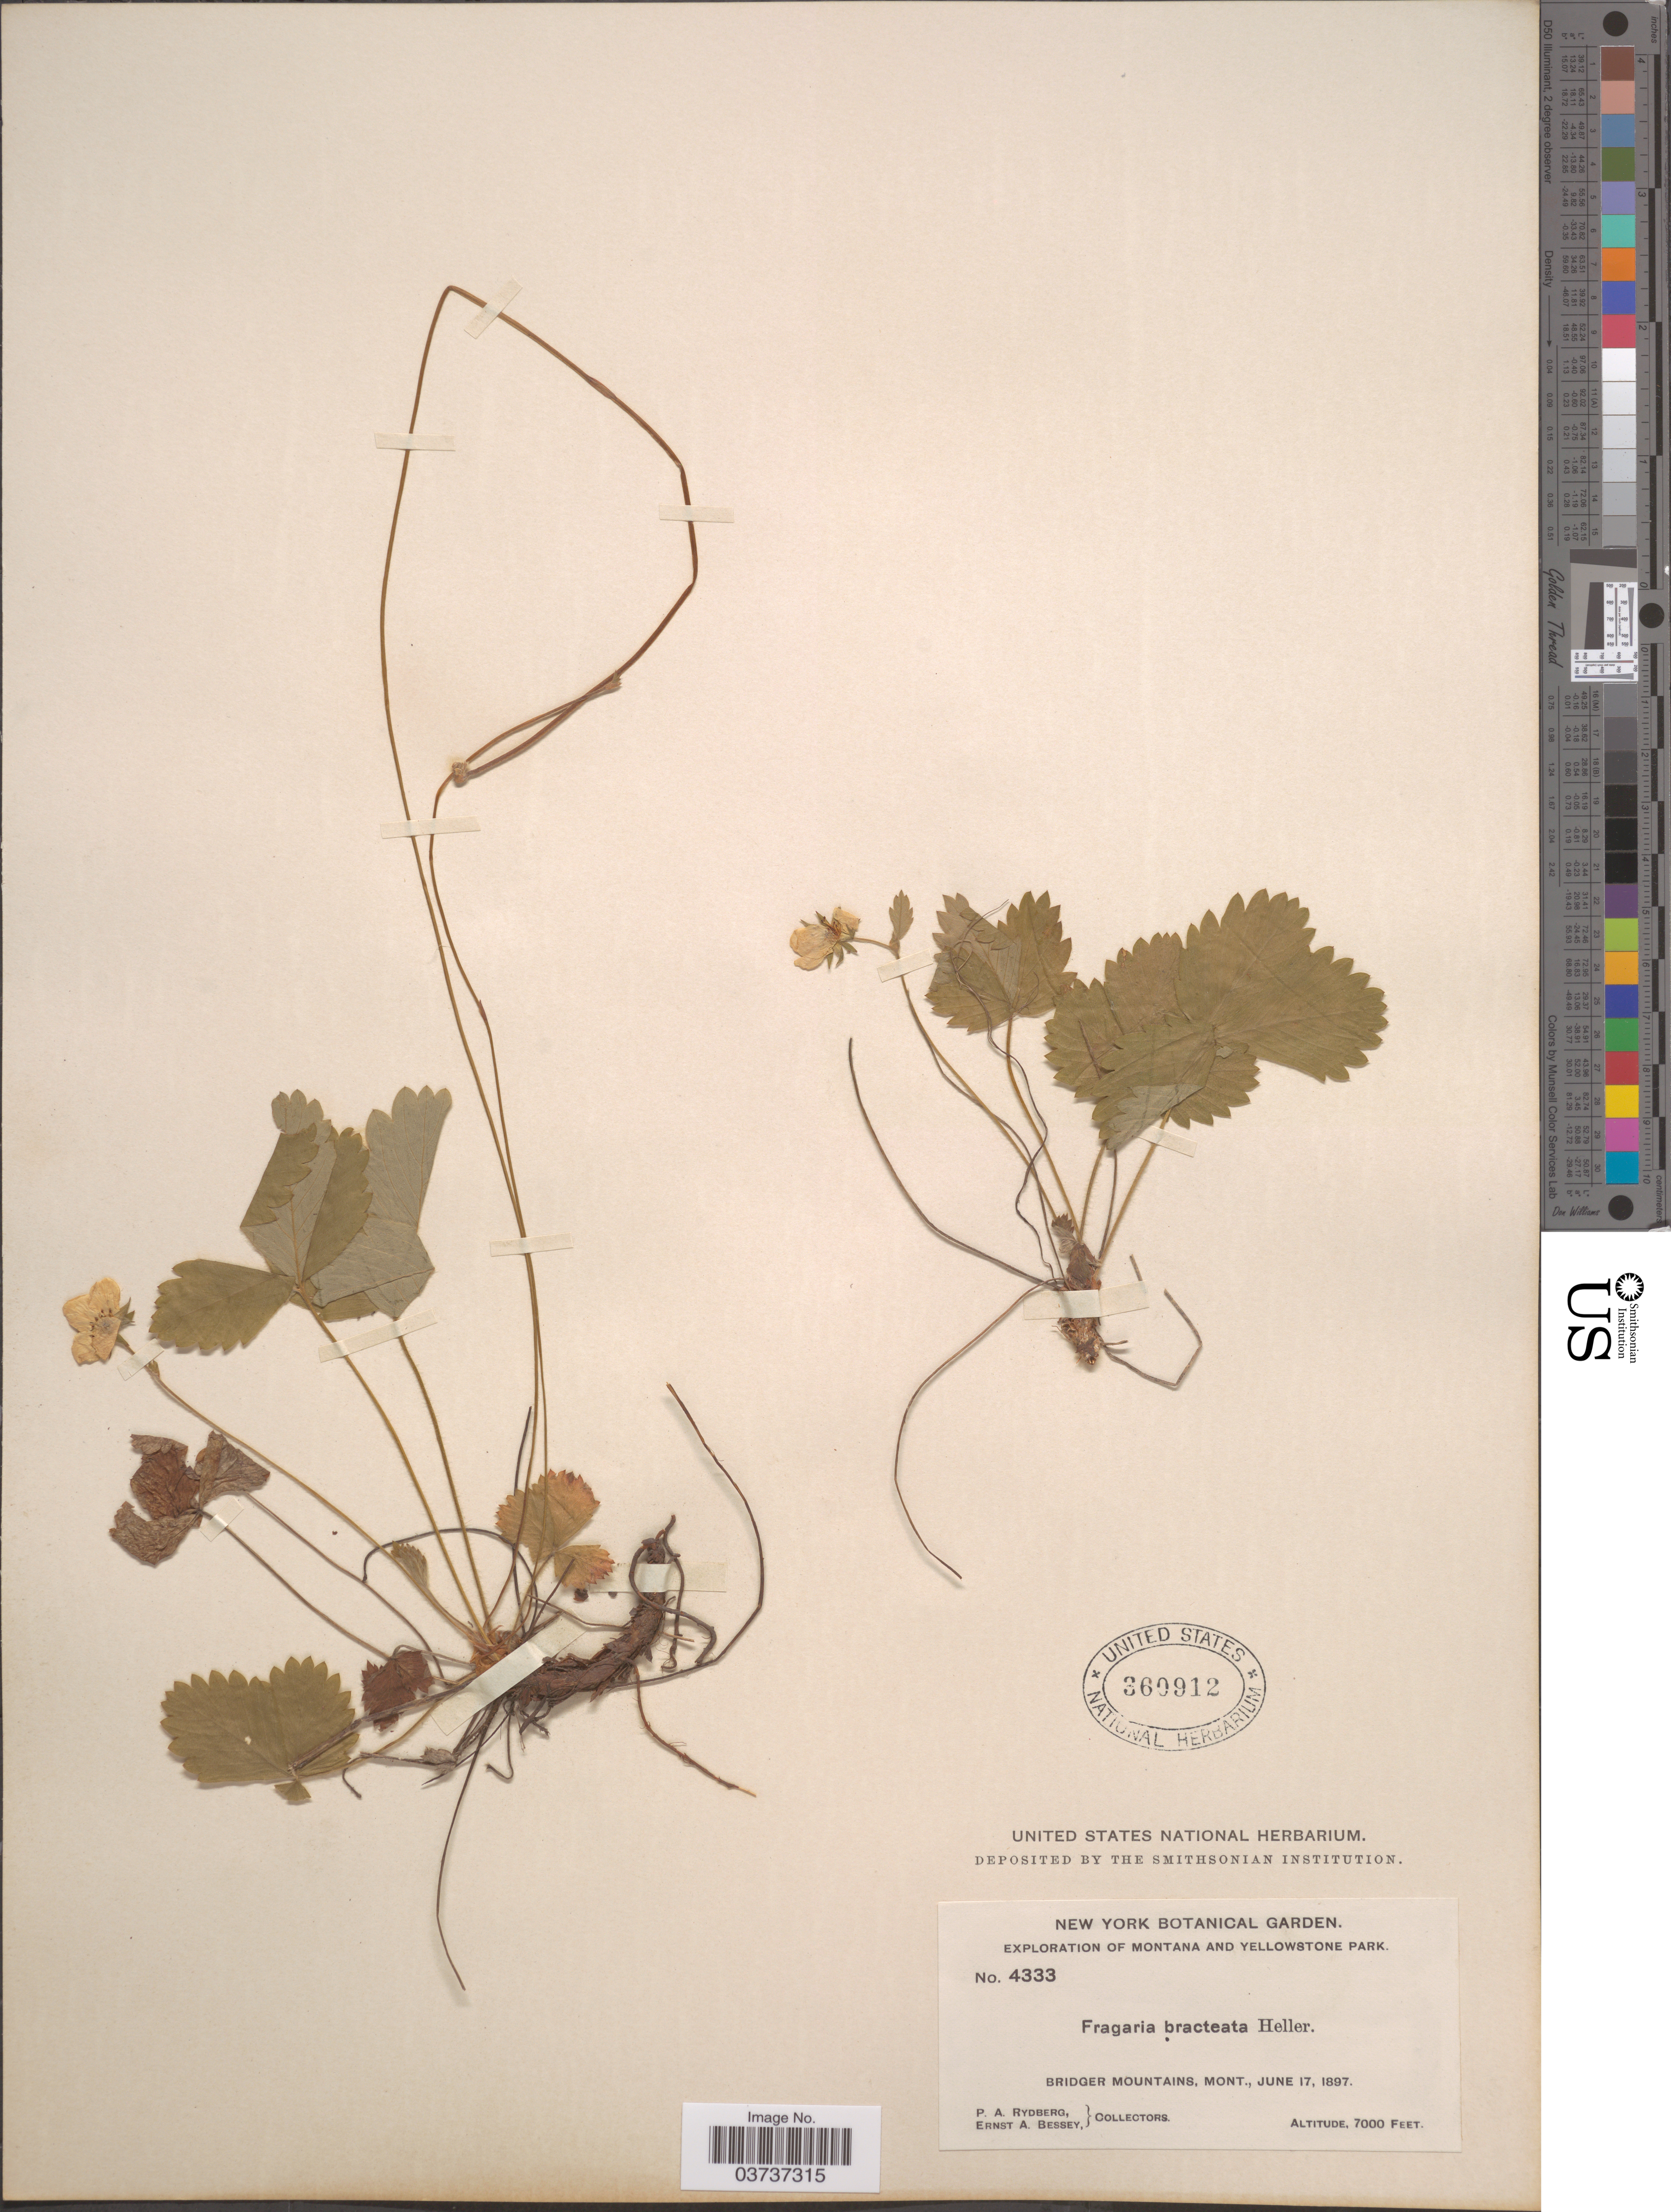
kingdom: Plantae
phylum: Tracheophyta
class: Magnoliopsida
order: Rosales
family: Rosaceae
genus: Fragaria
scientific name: Fragaria vesca subsp. bracteata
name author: L.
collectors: P. A. Rydberg & E. A. Bessey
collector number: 4333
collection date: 1897-06-17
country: United States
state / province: Montana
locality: Montana and Yellowstone Park. Bridger Mountains.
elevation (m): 2134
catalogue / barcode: US 360912